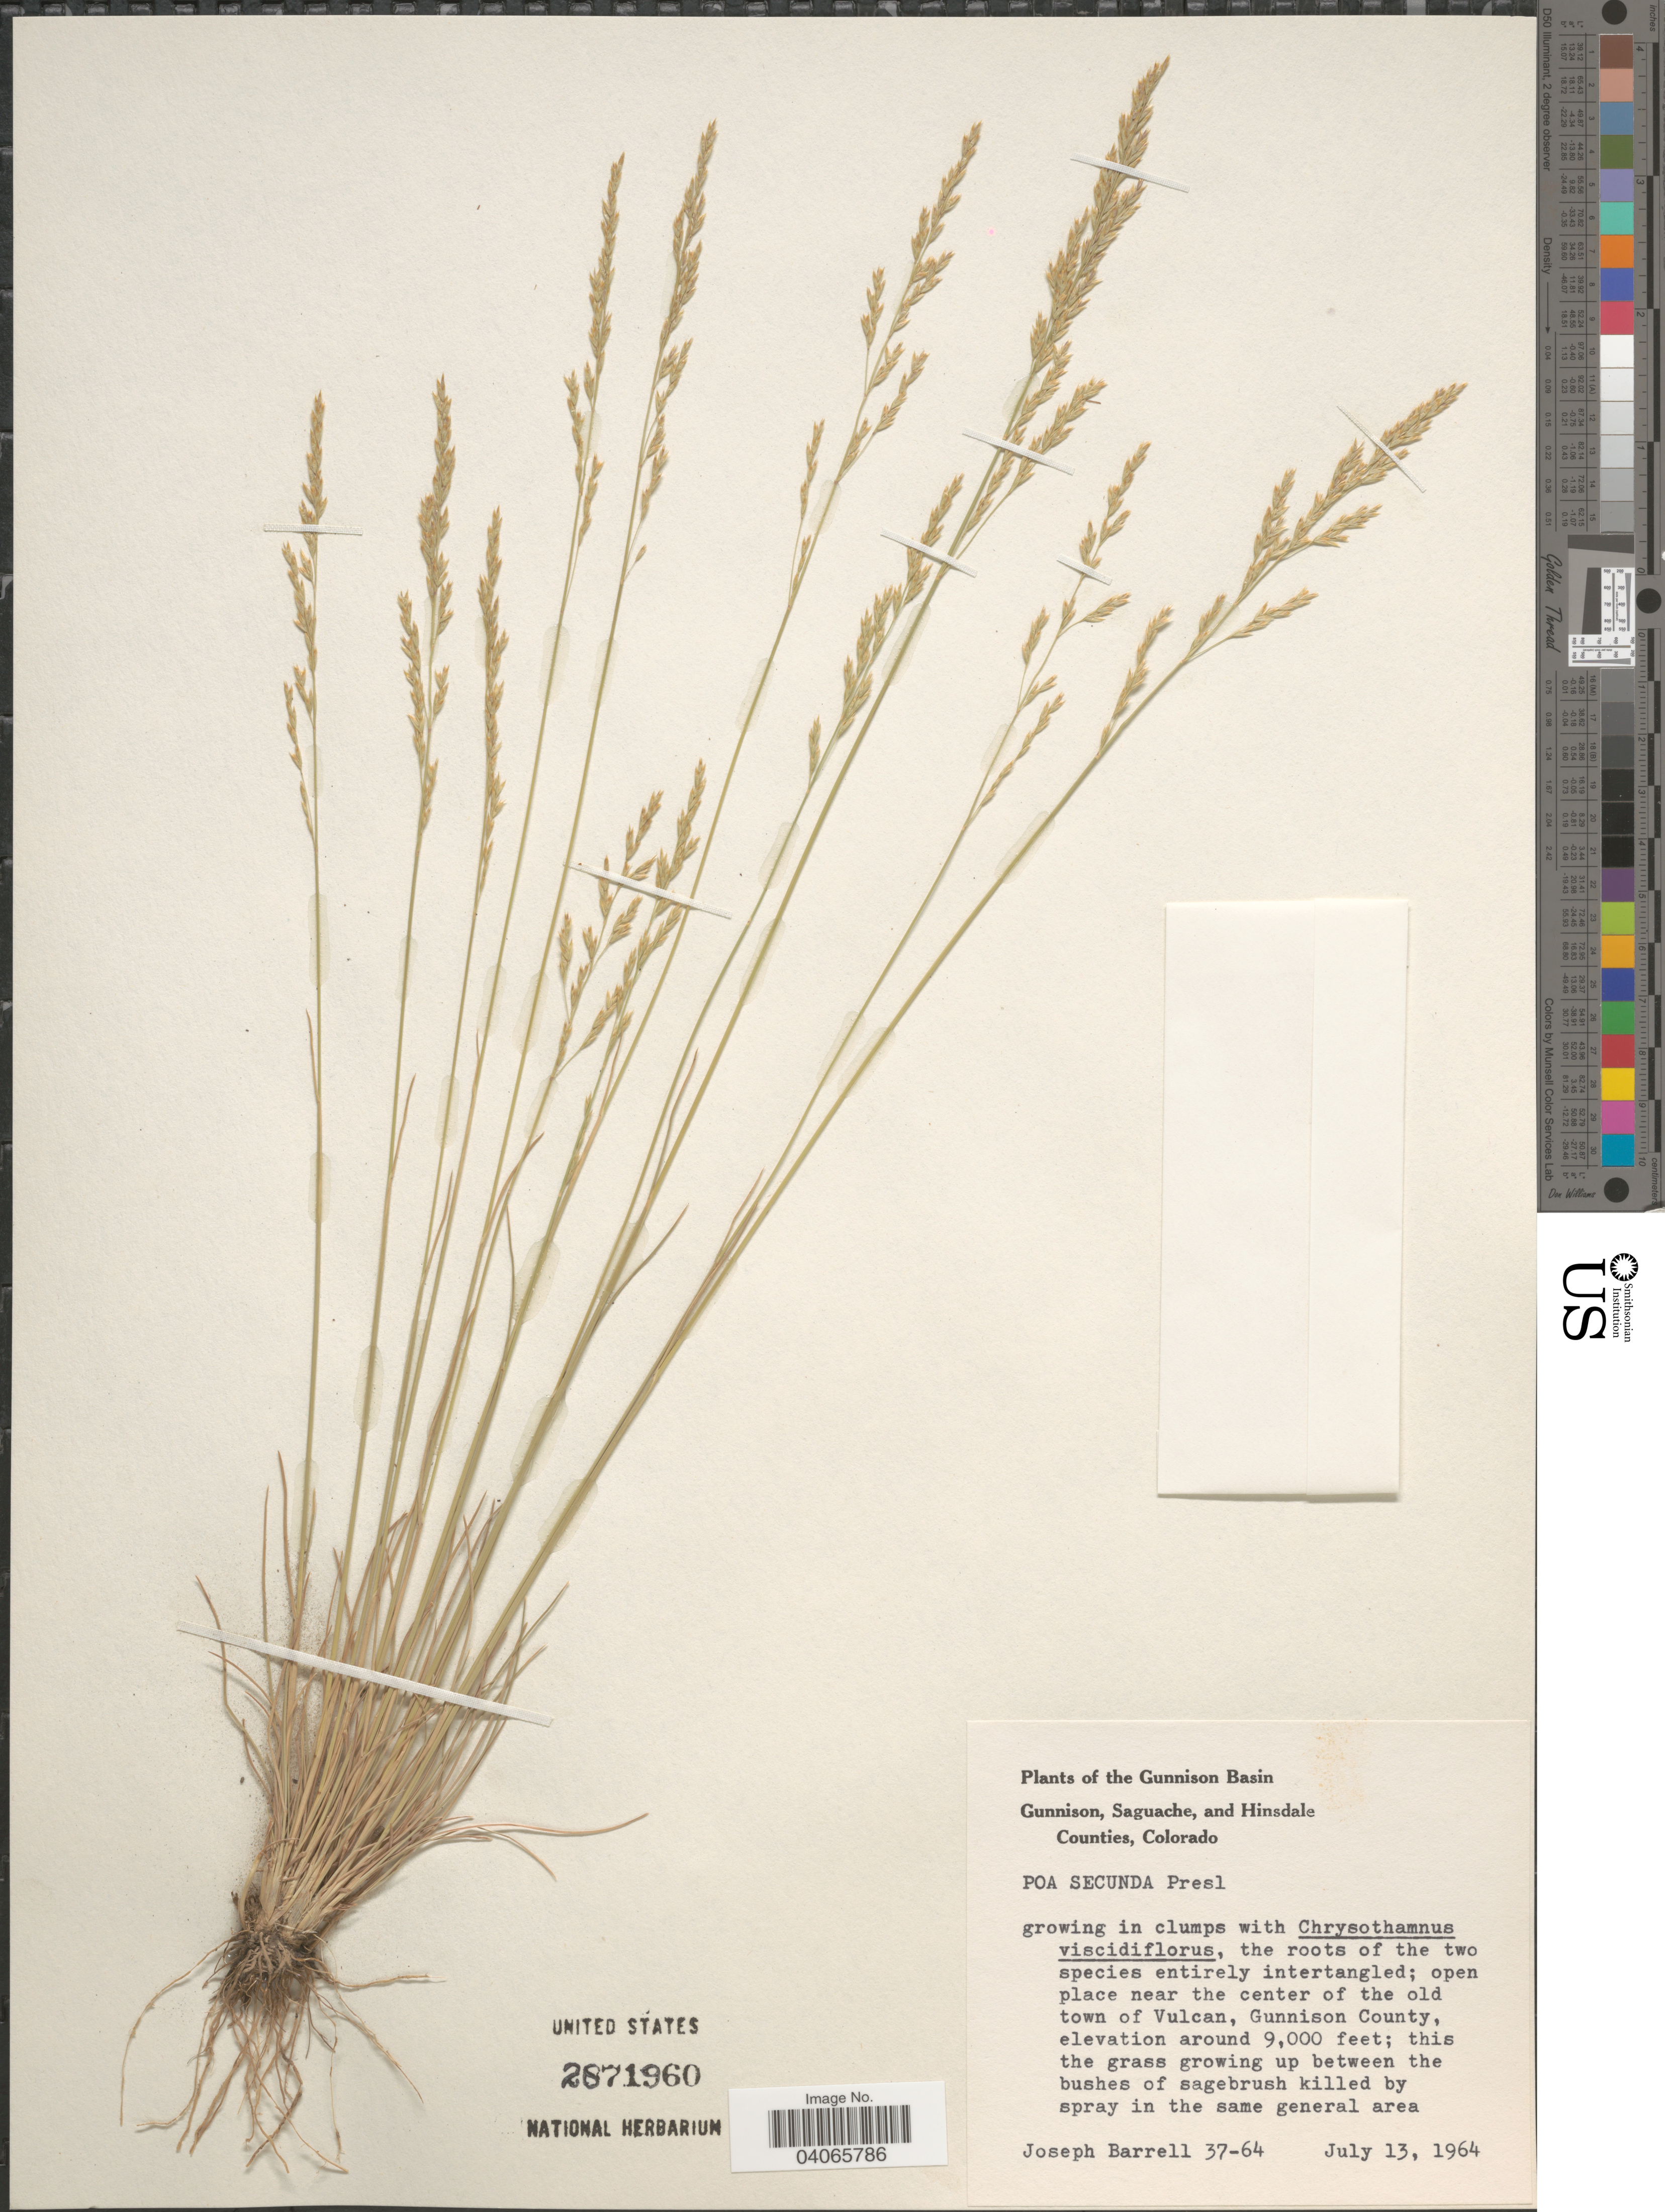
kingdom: Plantae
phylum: Tracheophyta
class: Liliopsida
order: Poales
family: Poaceae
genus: Poa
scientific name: Poa secunda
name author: J. Presl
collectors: J. Barrell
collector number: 37-64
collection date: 1964-07-13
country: United States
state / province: Colorado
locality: Gunnison Basin. Open place near the center of the old town of Vulcan, Gunnison County.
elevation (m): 2743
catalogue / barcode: US 2871960